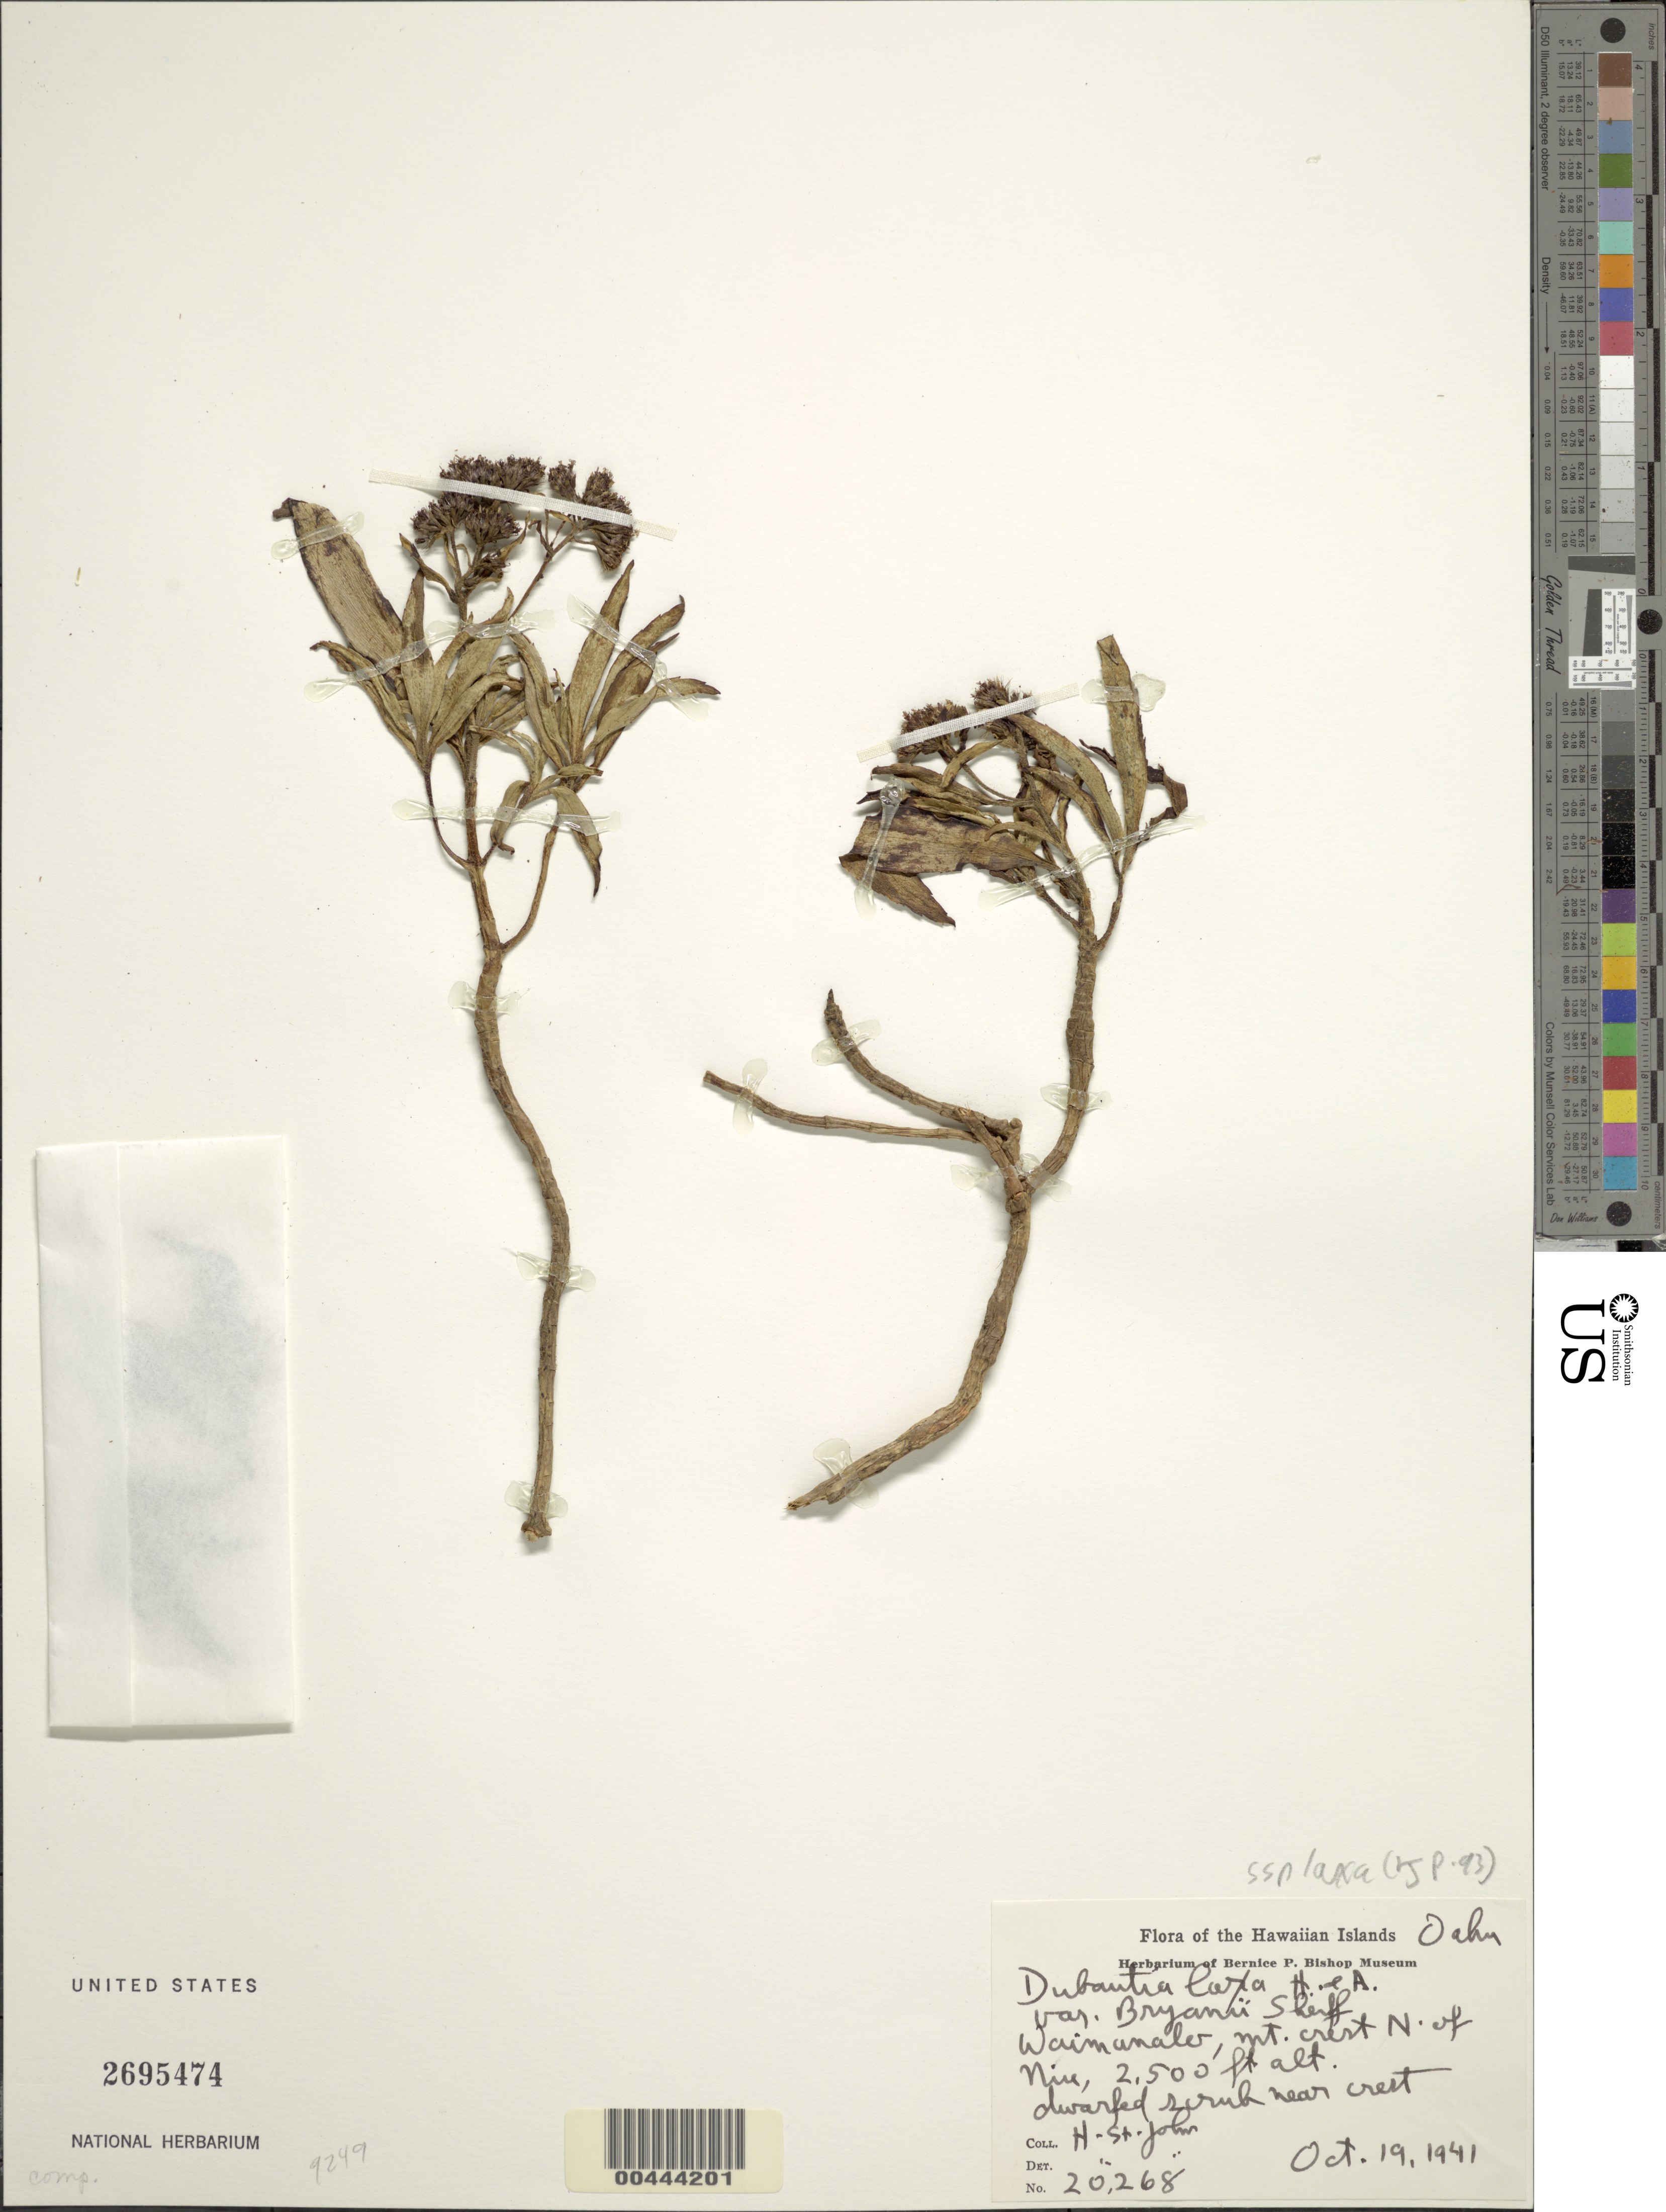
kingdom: Plantae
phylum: Tracheophyta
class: Magnoliopsida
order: Asterales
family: Asteraceae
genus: Dubautia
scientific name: Dubautia laxa subsp. laxa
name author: Hook. & Arn.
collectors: H. St. John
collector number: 20268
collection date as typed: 19 Oct 1941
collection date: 1941-10-19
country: United States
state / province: Hawaii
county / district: Honolulu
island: Oahu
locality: Waimanalo, mountain crest N of Niu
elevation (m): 762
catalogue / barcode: US 2695474